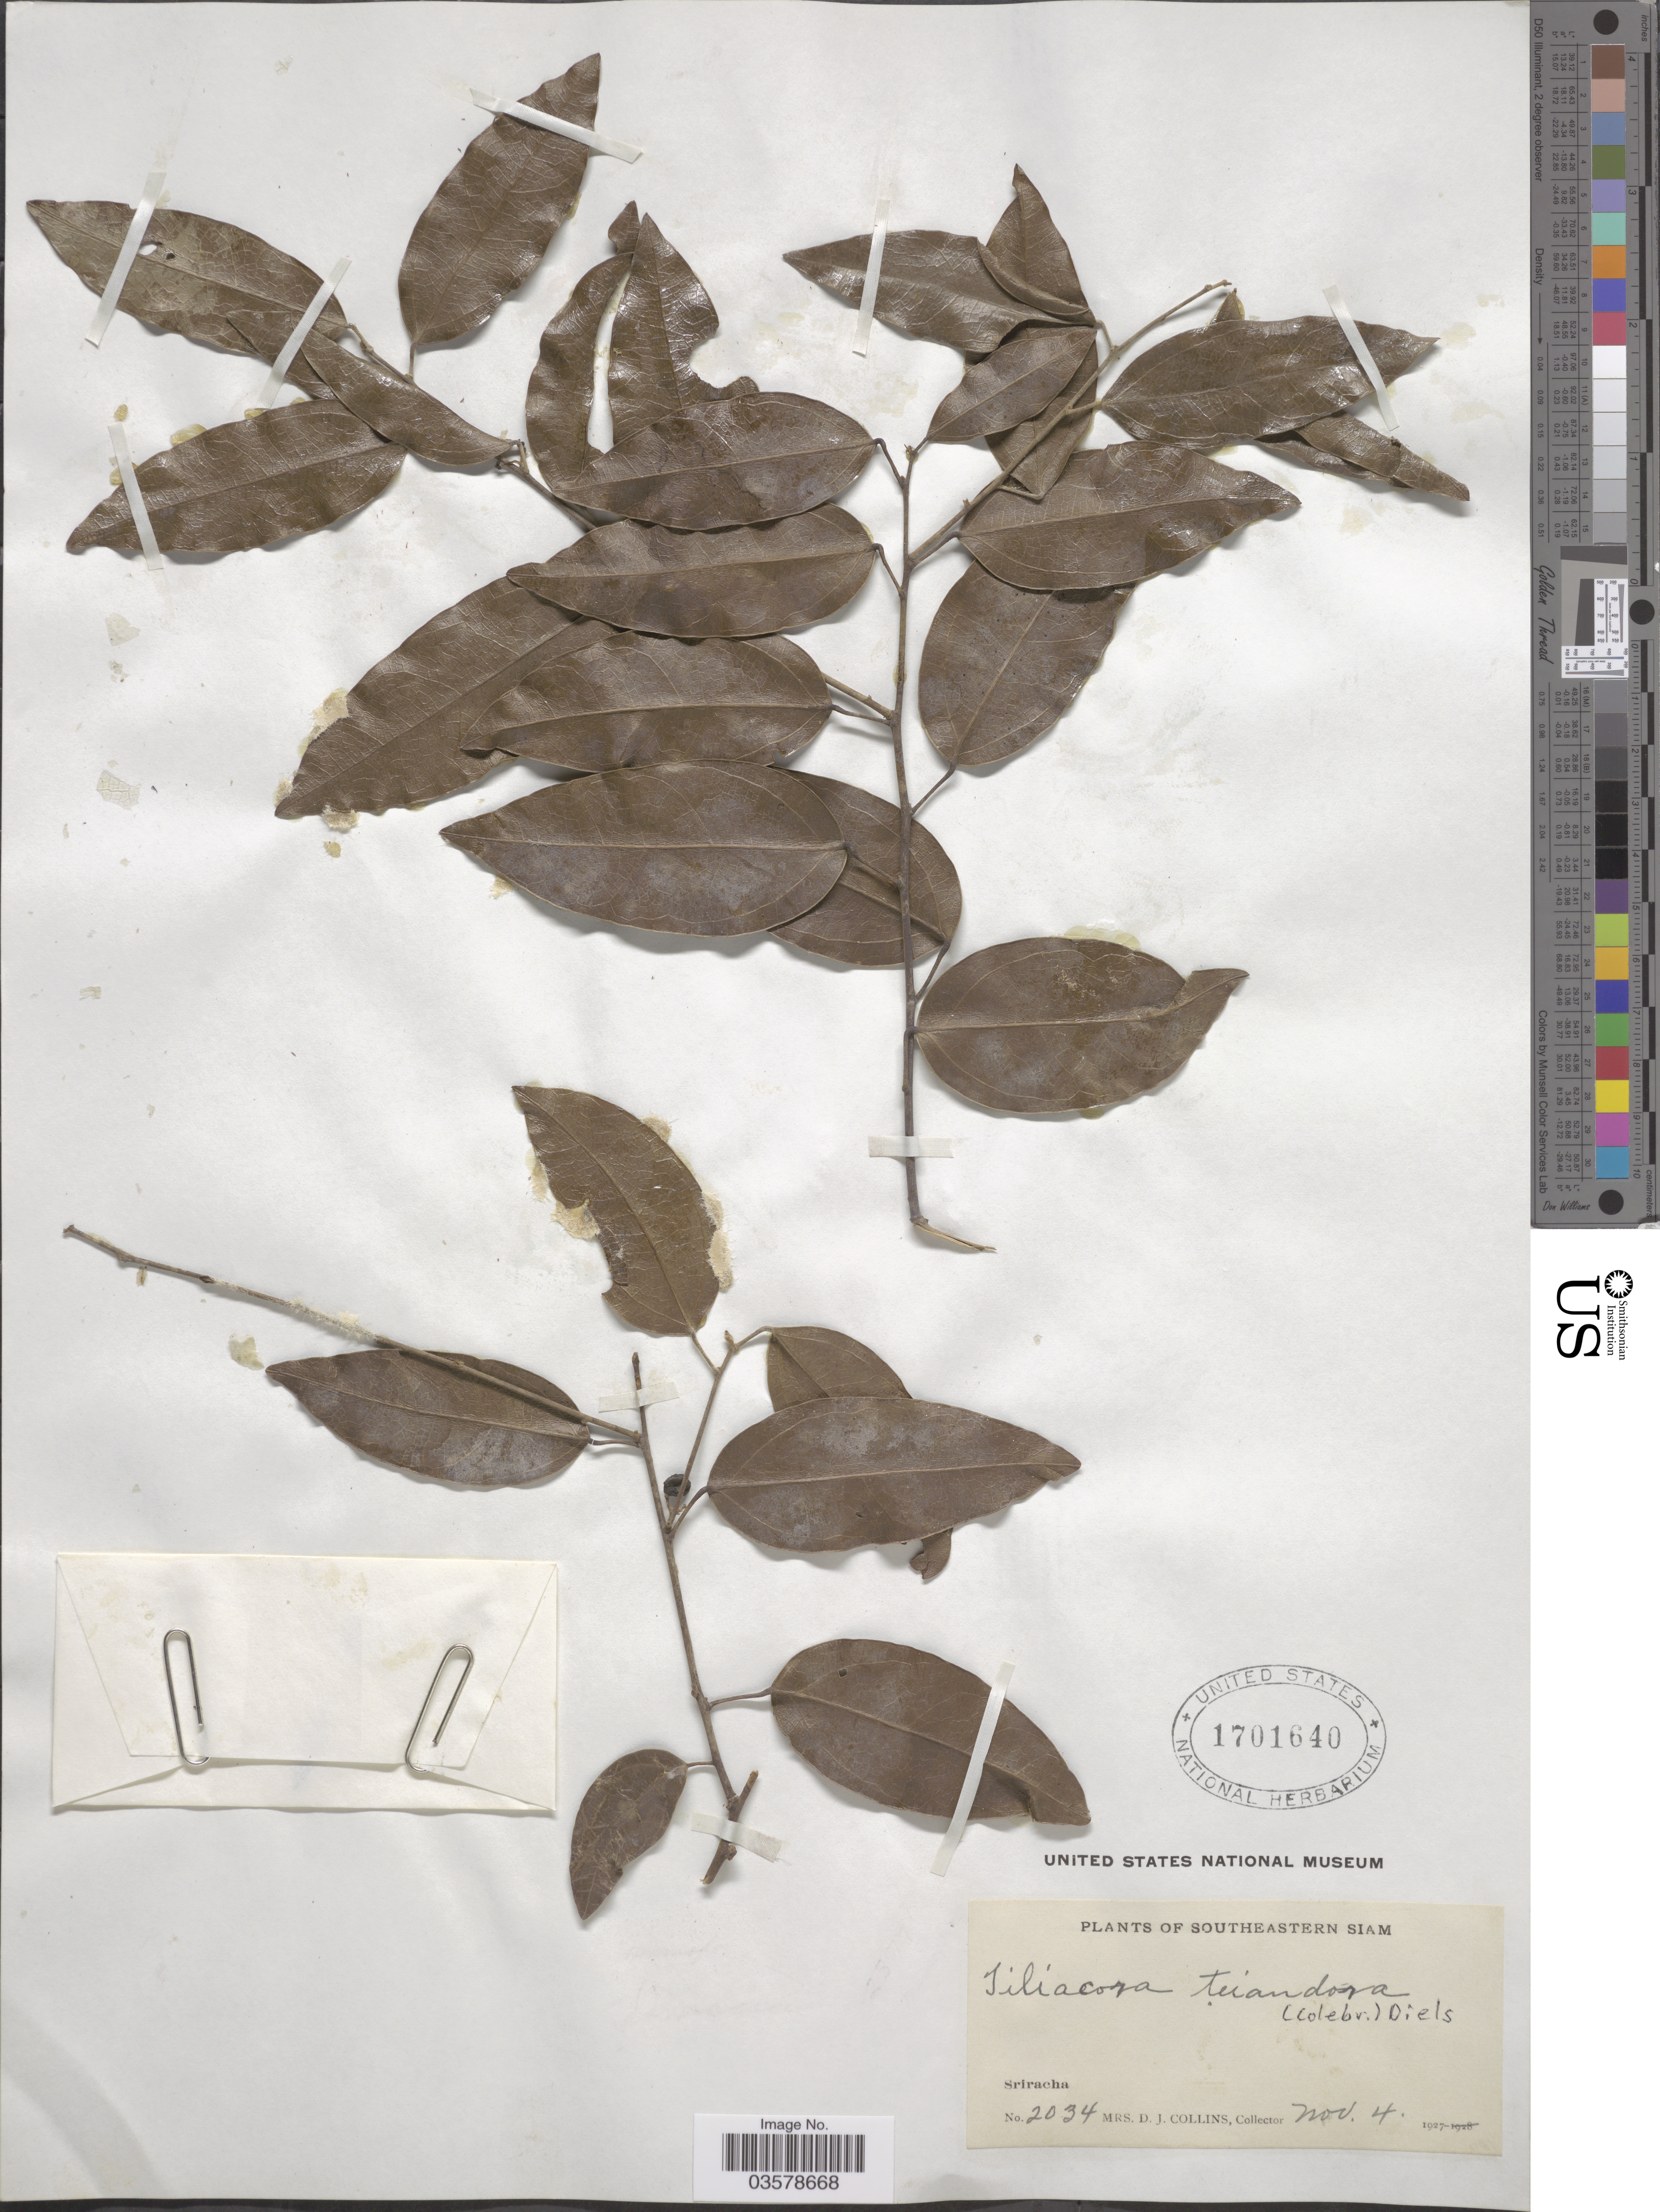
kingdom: Plantae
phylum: Tracheophyta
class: Magnoliopsida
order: Ranunculales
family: Menispermaceae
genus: Tiliacora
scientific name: Tiliacora triandra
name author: Diels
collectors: Mrs. D. J. Collins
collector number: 2034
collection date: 1927-11-04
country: Thailand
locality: Southeastern Siam. Sriracha.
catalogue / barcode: US 1701640